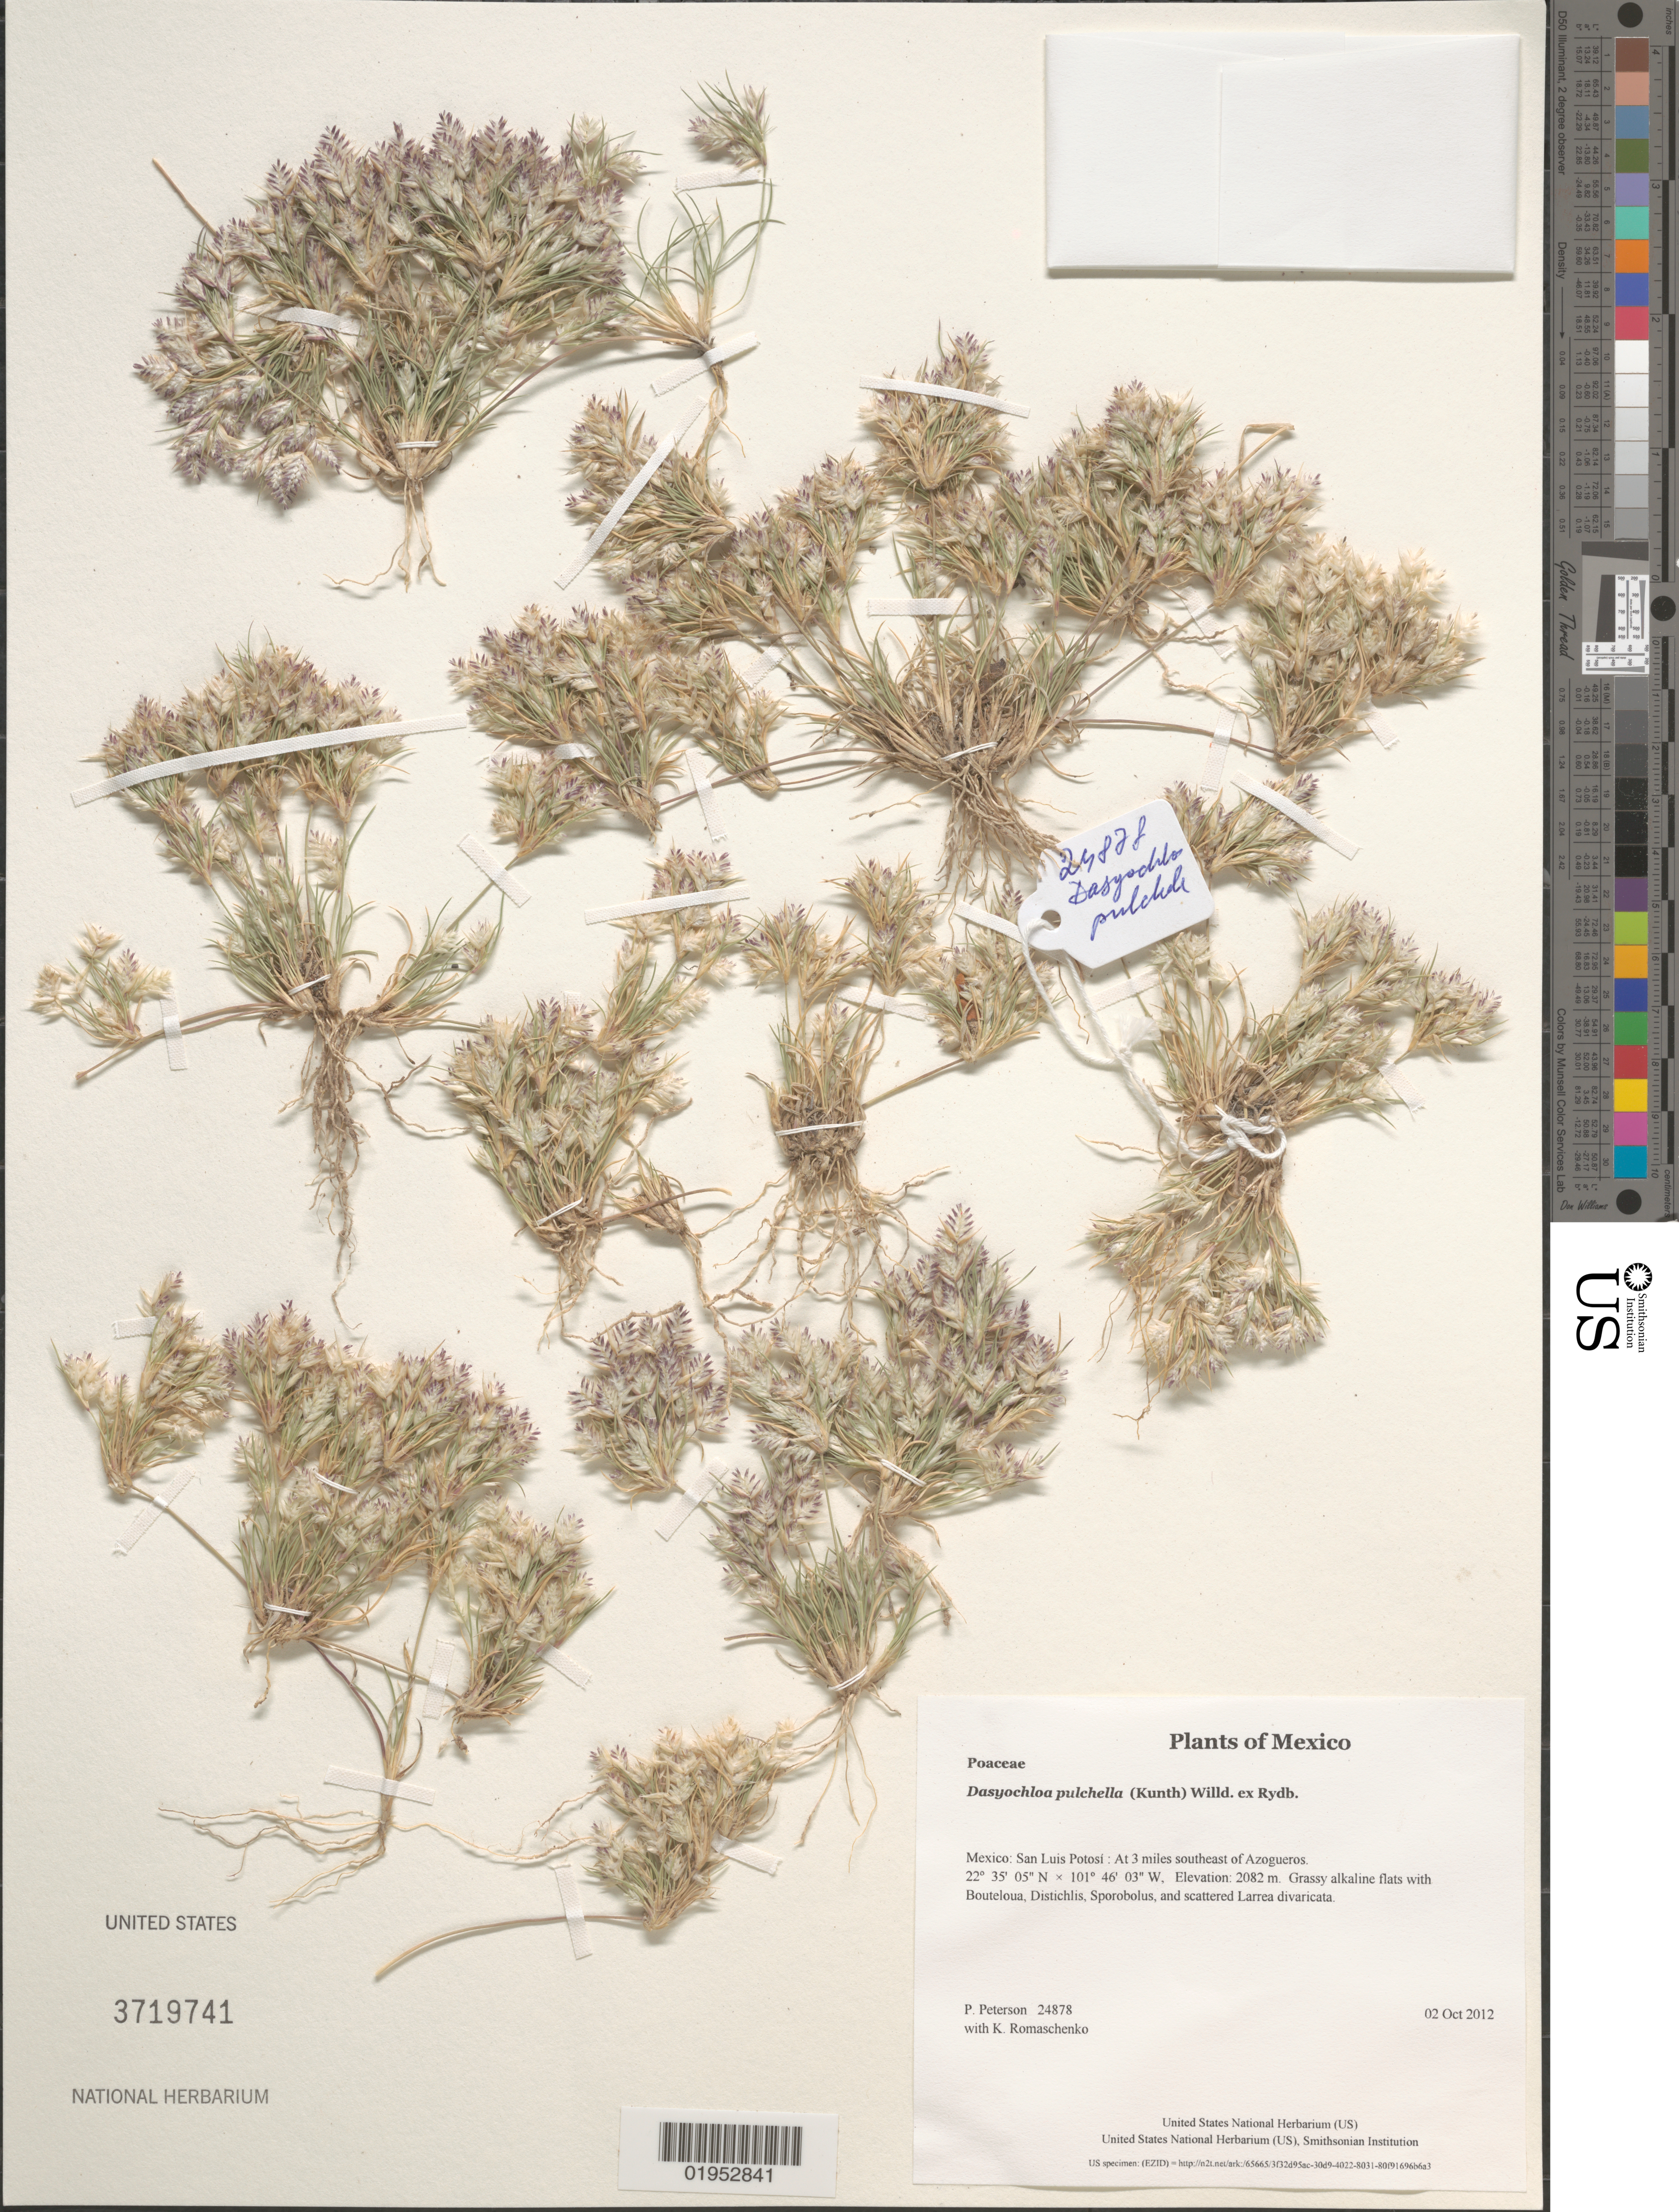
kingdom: Plantae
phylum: Tracheophyta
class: Liliopsida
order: Poales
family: Poaceae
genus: Dasyochloa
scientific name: Dasyochloa pulchella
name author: (Kunth) Willd. ex Rydb.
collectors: P. M. Peterson & K. Romaschenko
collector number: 24878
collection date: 2012-10-02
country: Mexico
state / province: San Luis Potosí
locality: At 3 miles southeast of Azogueros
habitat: Grassy alkaline flats with Bouteloua, Distichlis, Sporobolus, and scattered Larrea divaricata.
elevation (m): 2082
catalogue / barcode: US 3719741